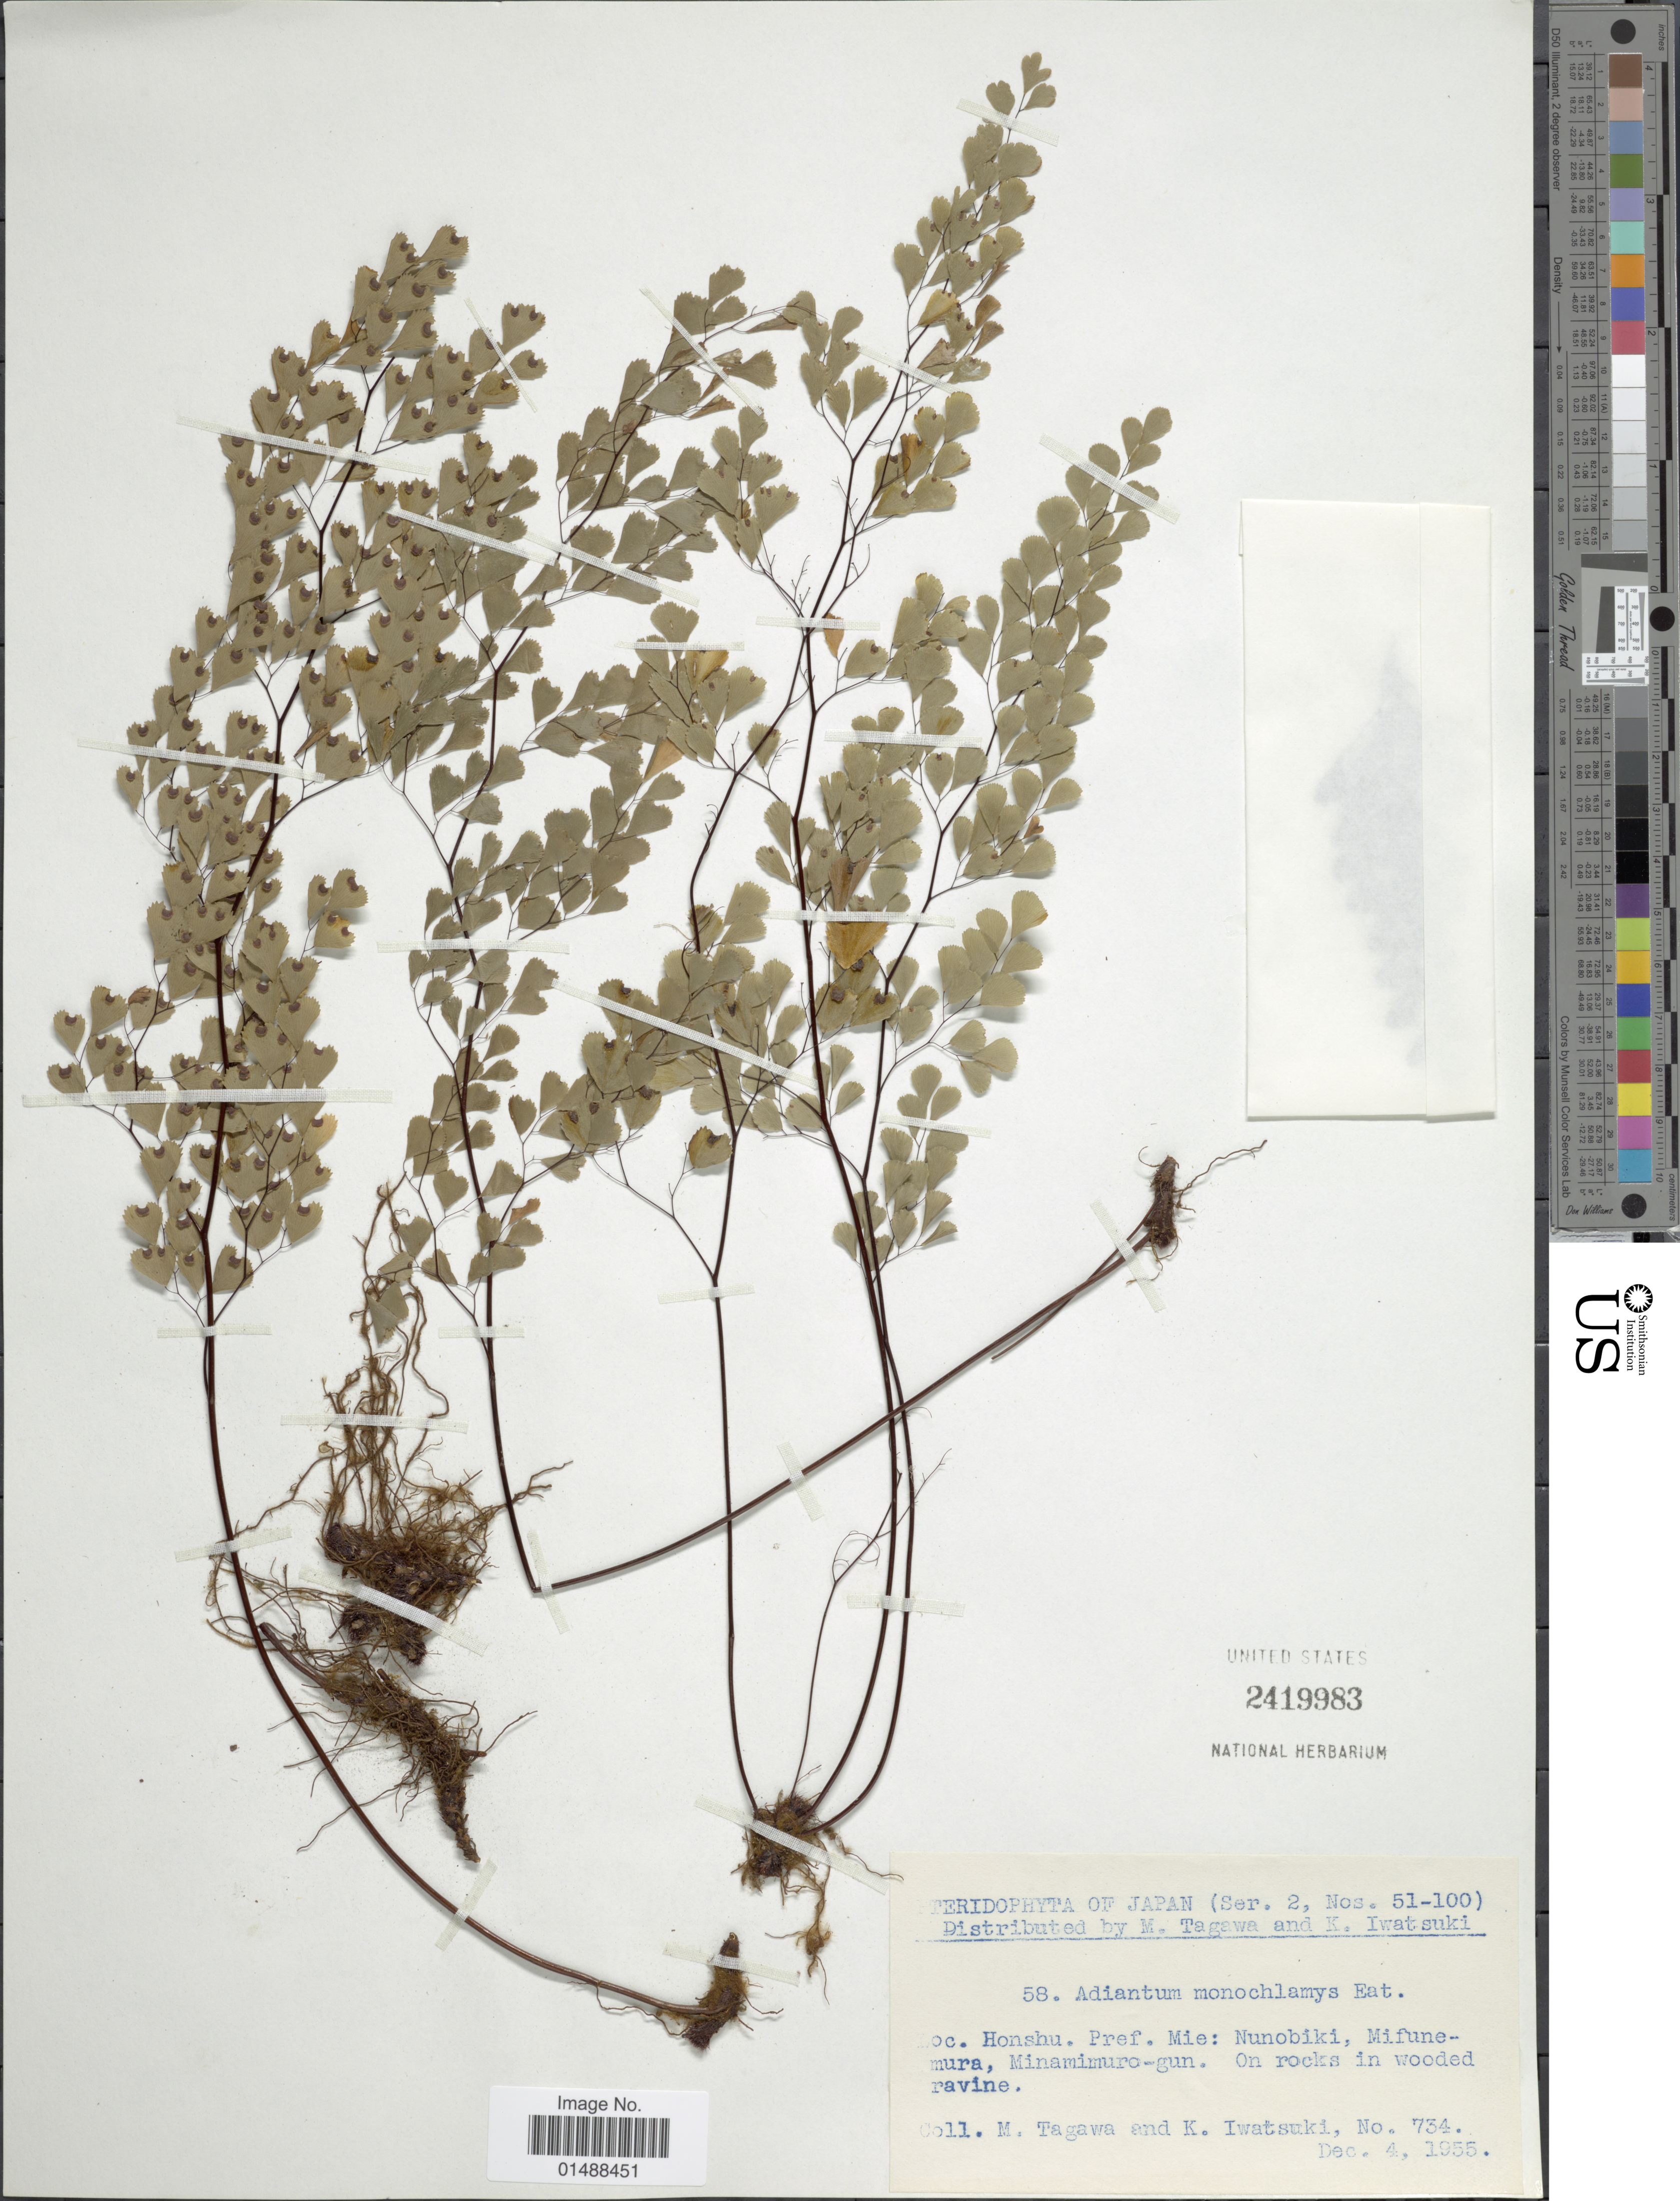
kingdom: Plantae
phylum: Tracheophyta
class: Polypodiopsida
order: Polypodiales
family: Pteridaceae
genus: Adiantum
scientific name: Adiantum monochlamys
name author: D.C. Eaton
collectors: M. Tagawa & K. Iwatsuki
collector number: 734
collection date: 1955-12-04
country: Japan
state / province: Mie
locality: Honshu. Pref. Mie: Nunobiki, Mifune-mura, Minamimuro-gun.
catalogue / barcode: US 2419983